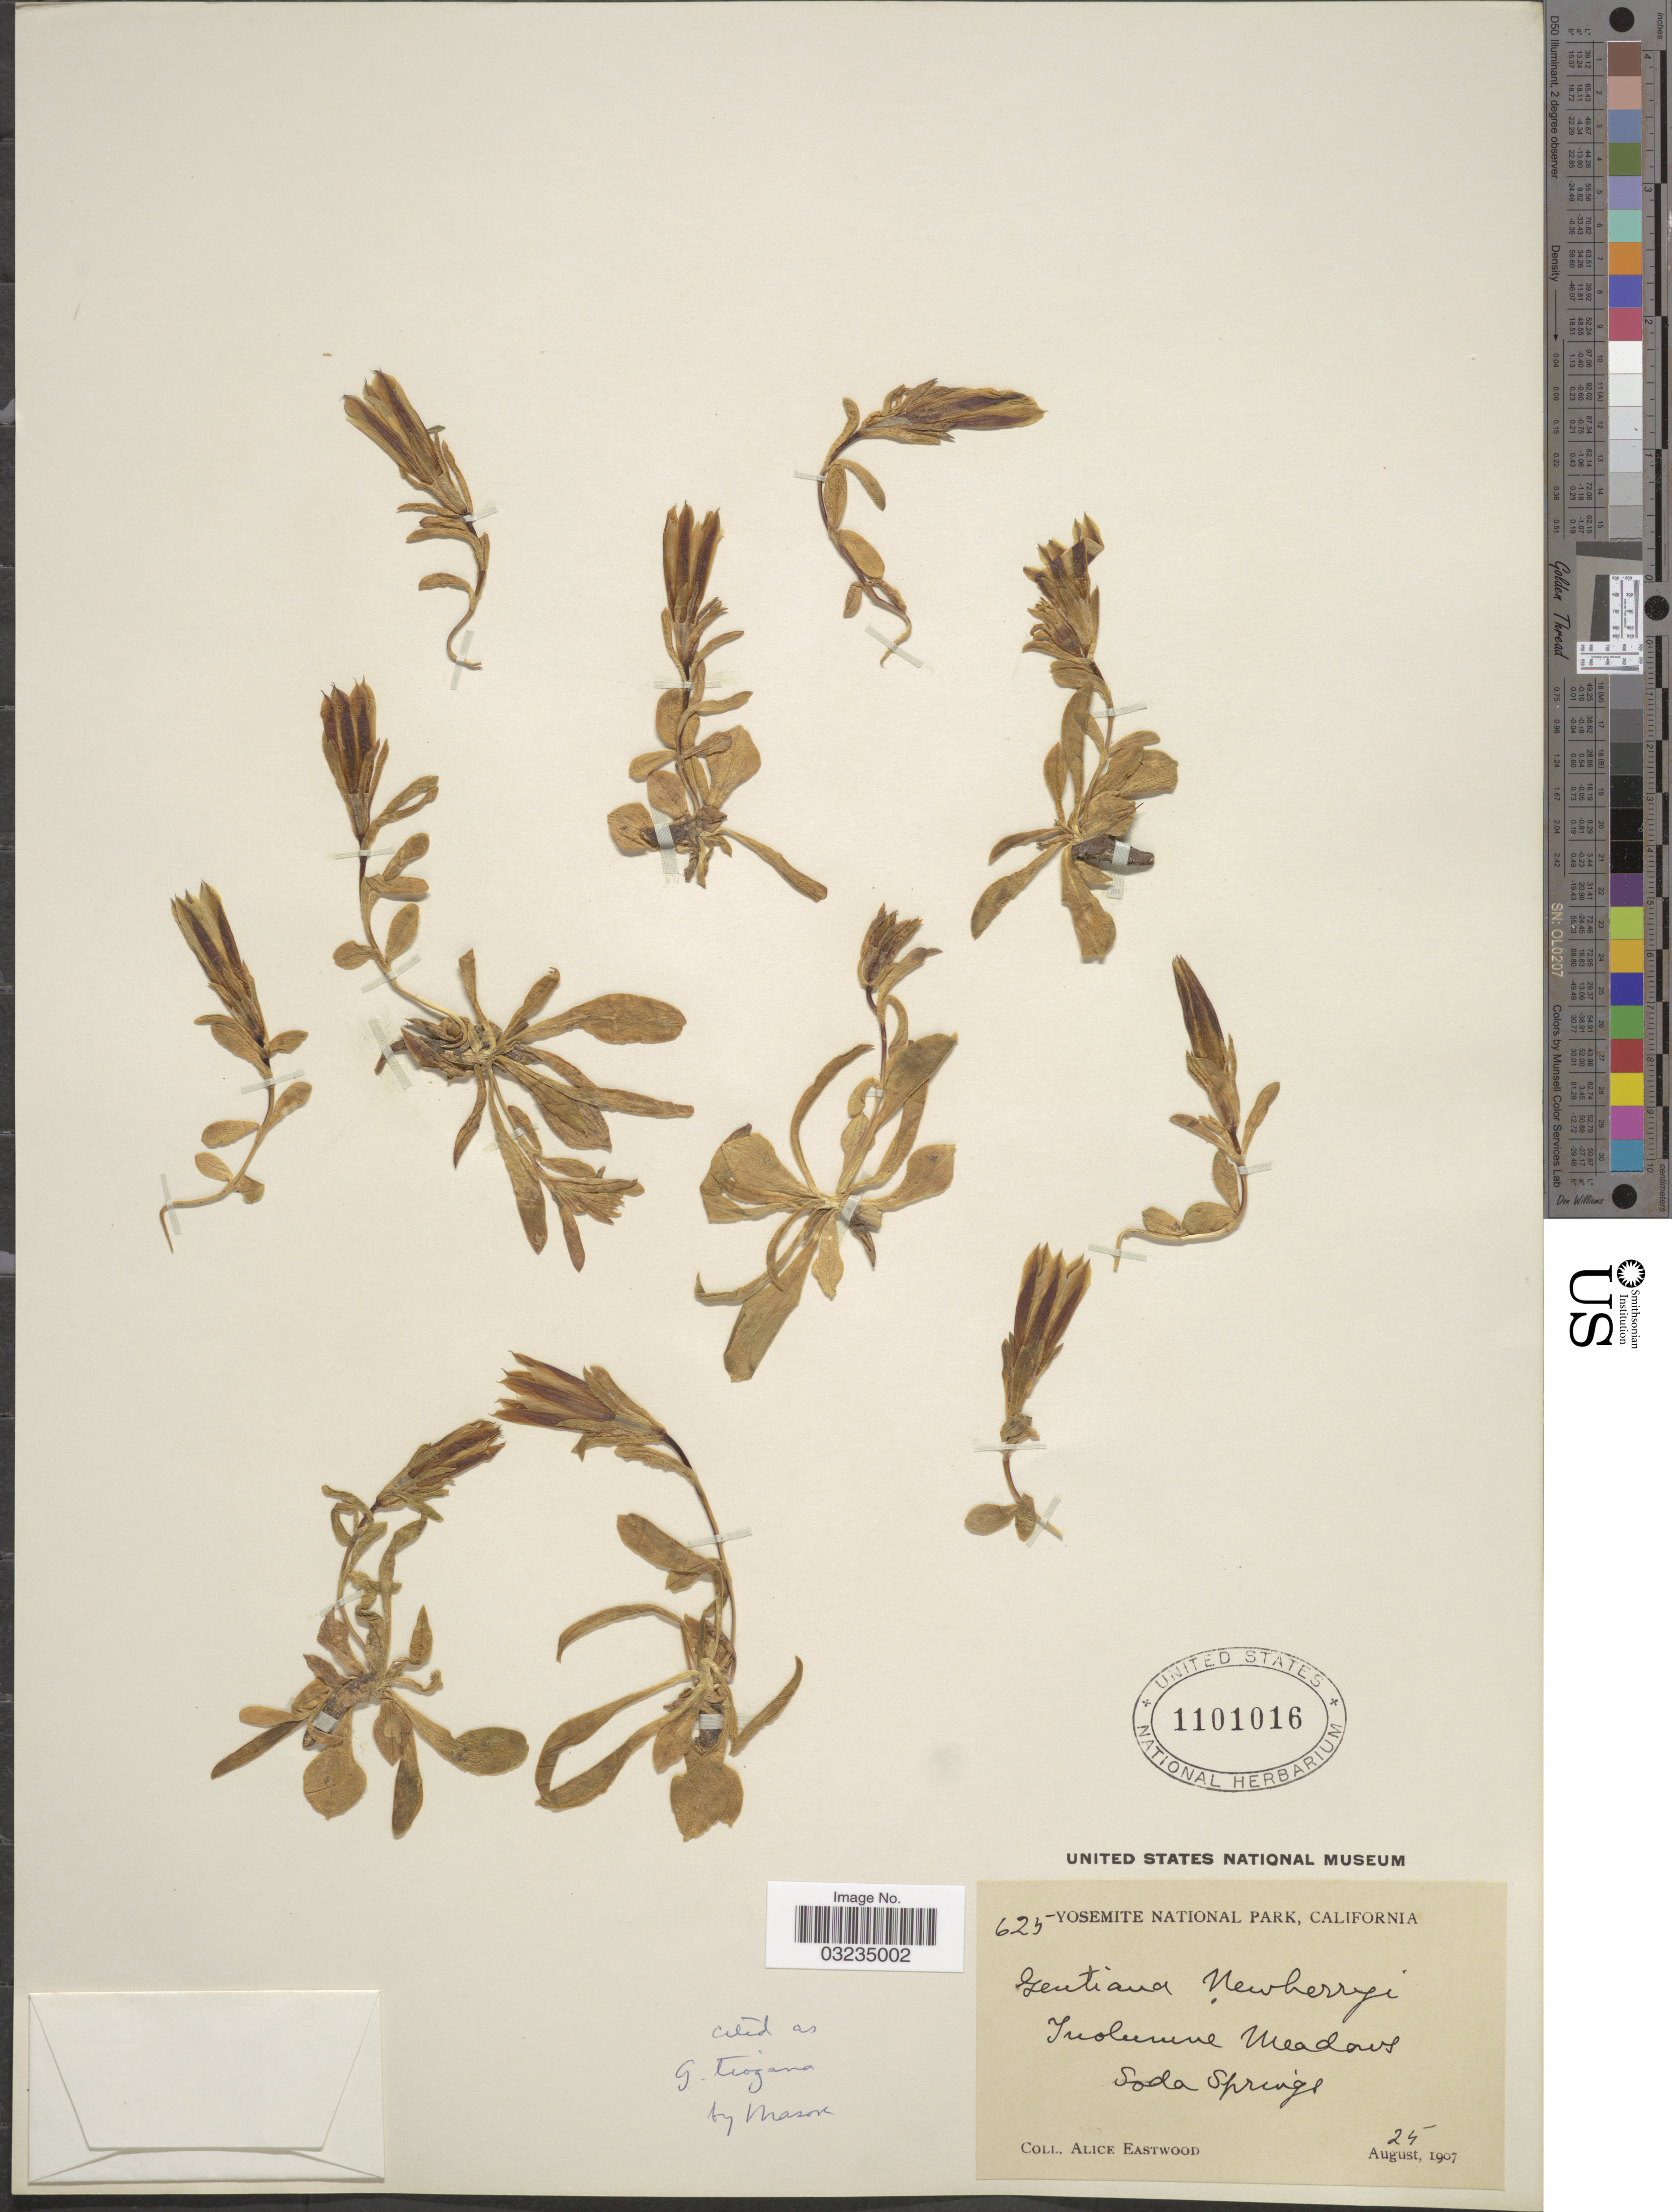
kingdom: Plantae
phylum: Tracheophyta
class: Magnoliopsida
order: Gentianales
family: Gentianaceae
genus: Gentiana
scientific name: Gentiana tiogana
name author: A. Heller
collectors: A. Eastwood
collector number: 625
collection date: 1907-08-25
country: United States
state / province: California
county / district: Tuolumne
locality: Yosemite National Park. Tuolumne Meadows, Soda Springs.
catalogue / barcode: US 1101016